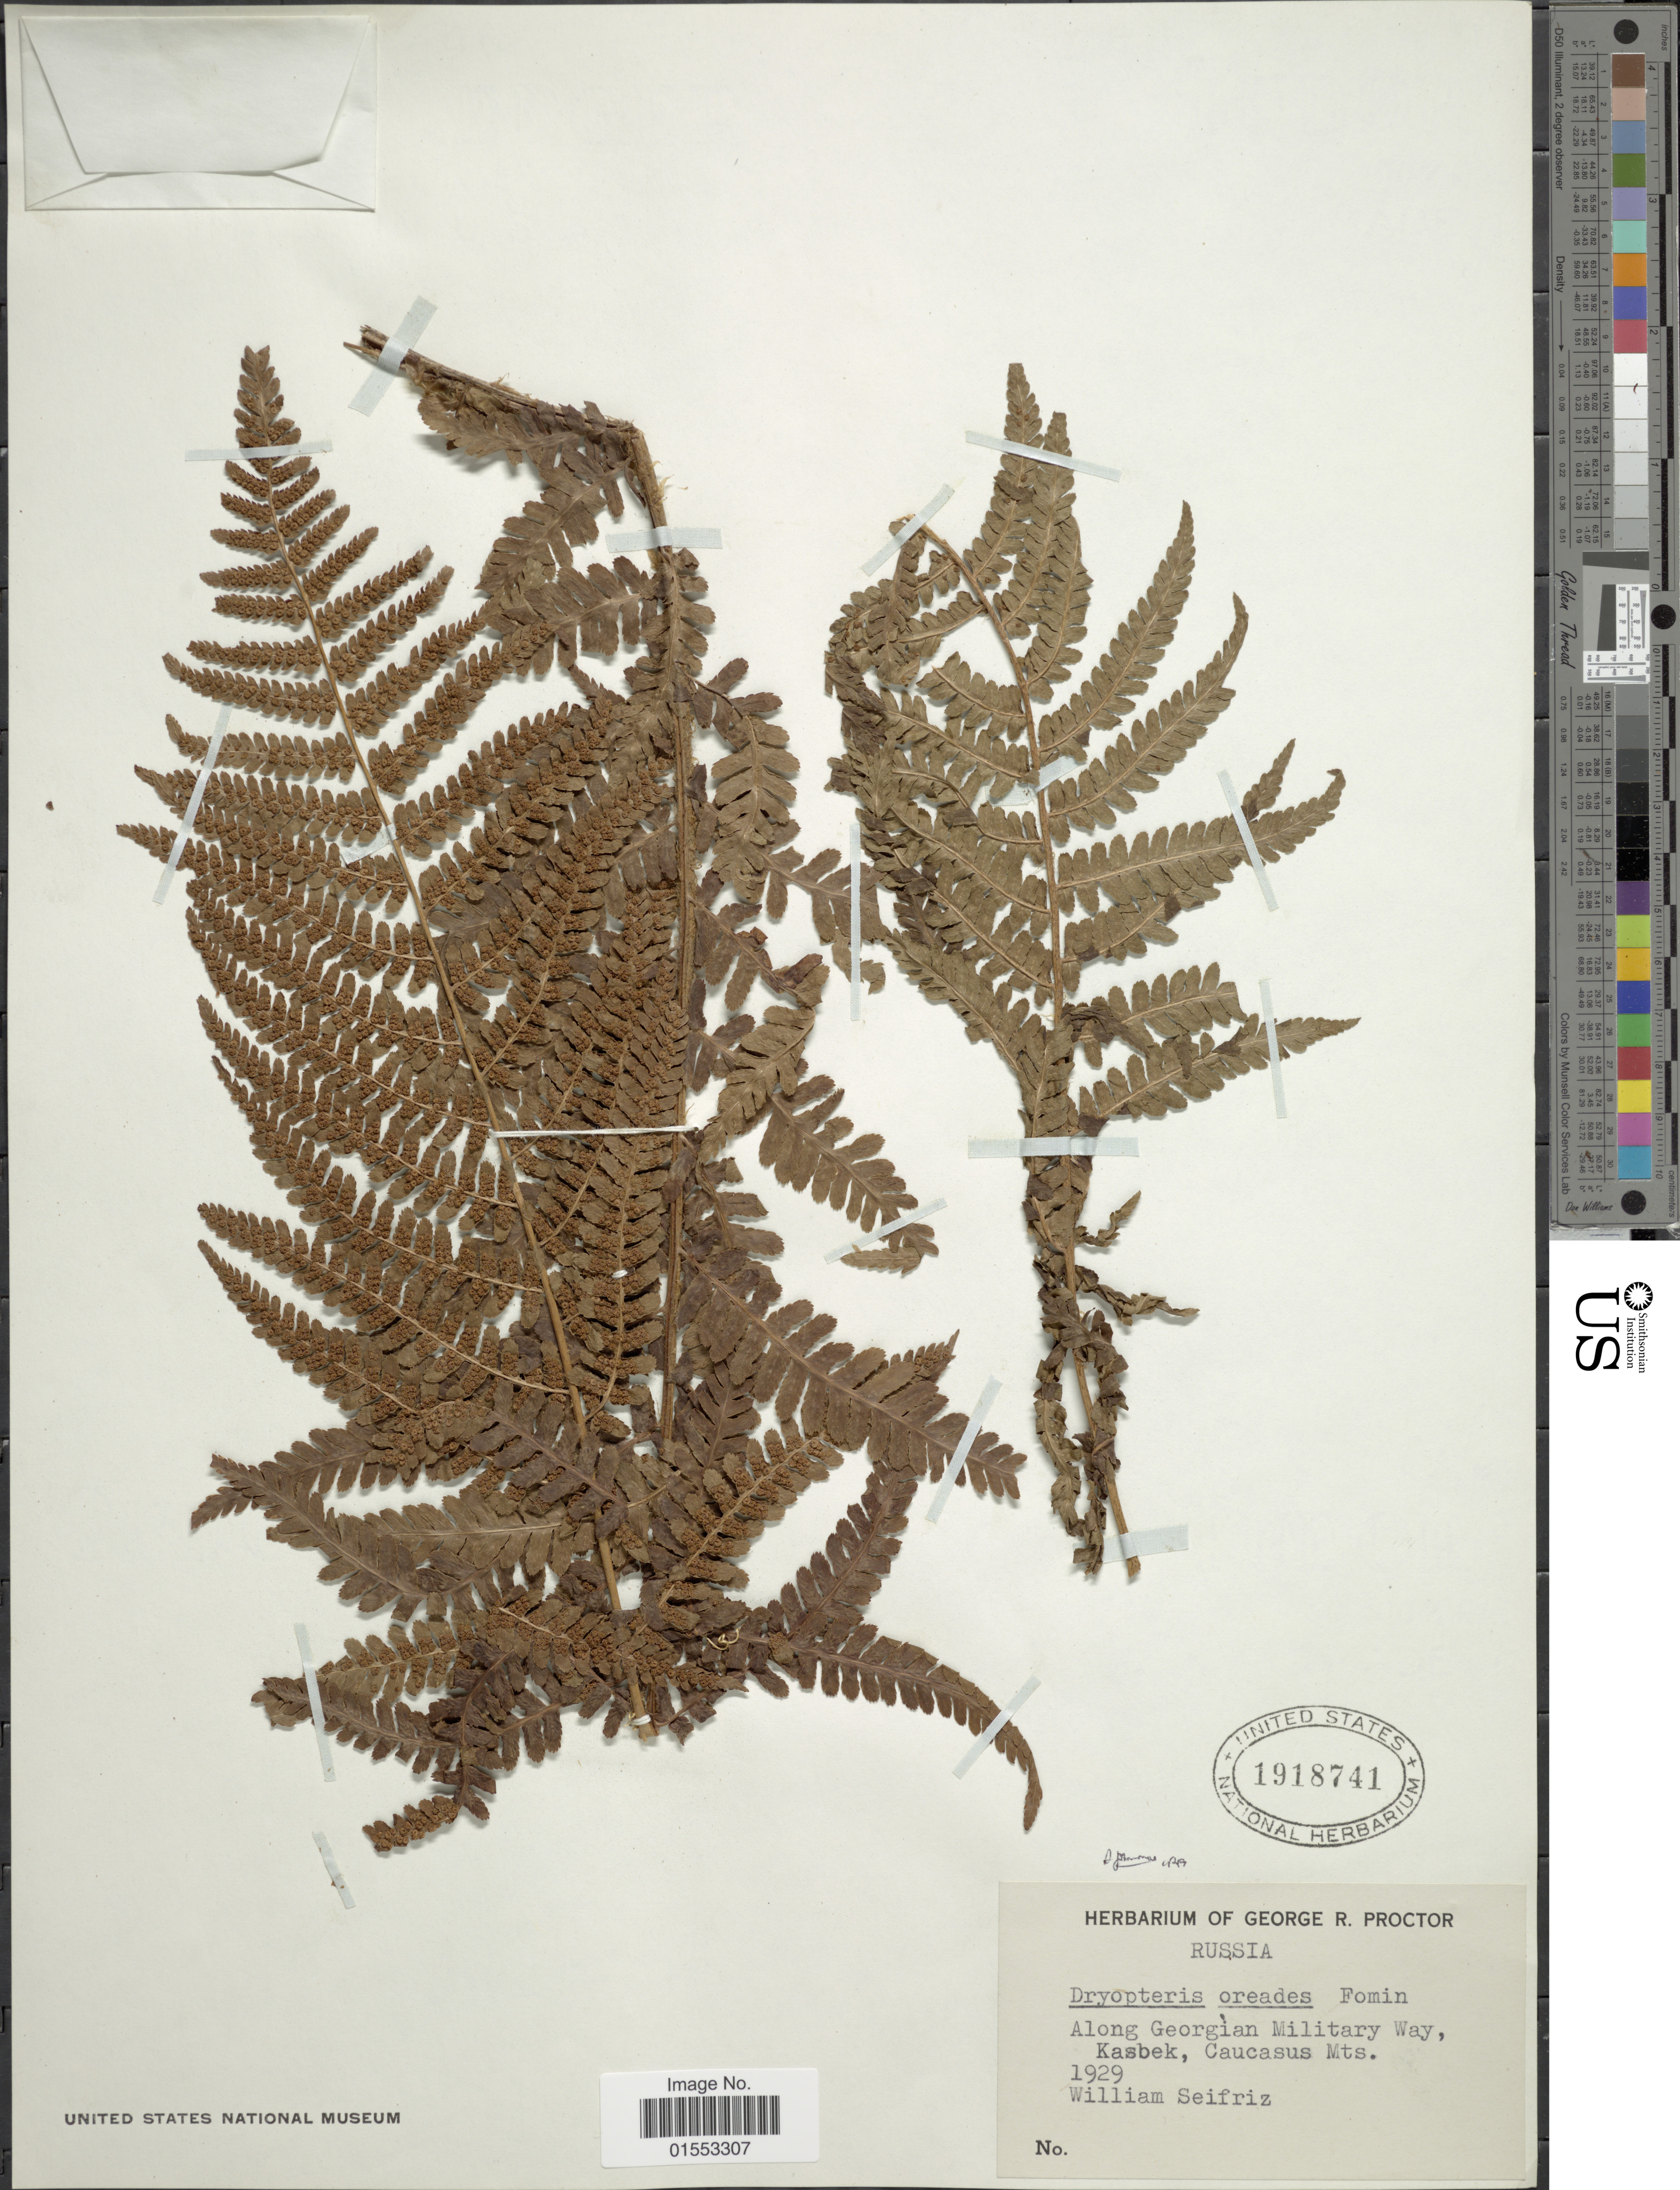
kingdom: Plantae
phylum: Tracheophyta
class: Polypodiopsida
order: Polypodiales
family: Dryopteridaceae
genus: Dryopteris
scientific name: Dryopteris filix-mas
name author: (L.) Schott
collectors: W. Seifriz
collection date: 1929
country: Russian Federation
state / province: Severo-Osetiya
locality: Russia. Along Georgian Military Way, Kasbek, Caucasus Mts.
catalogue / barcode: US 1918741